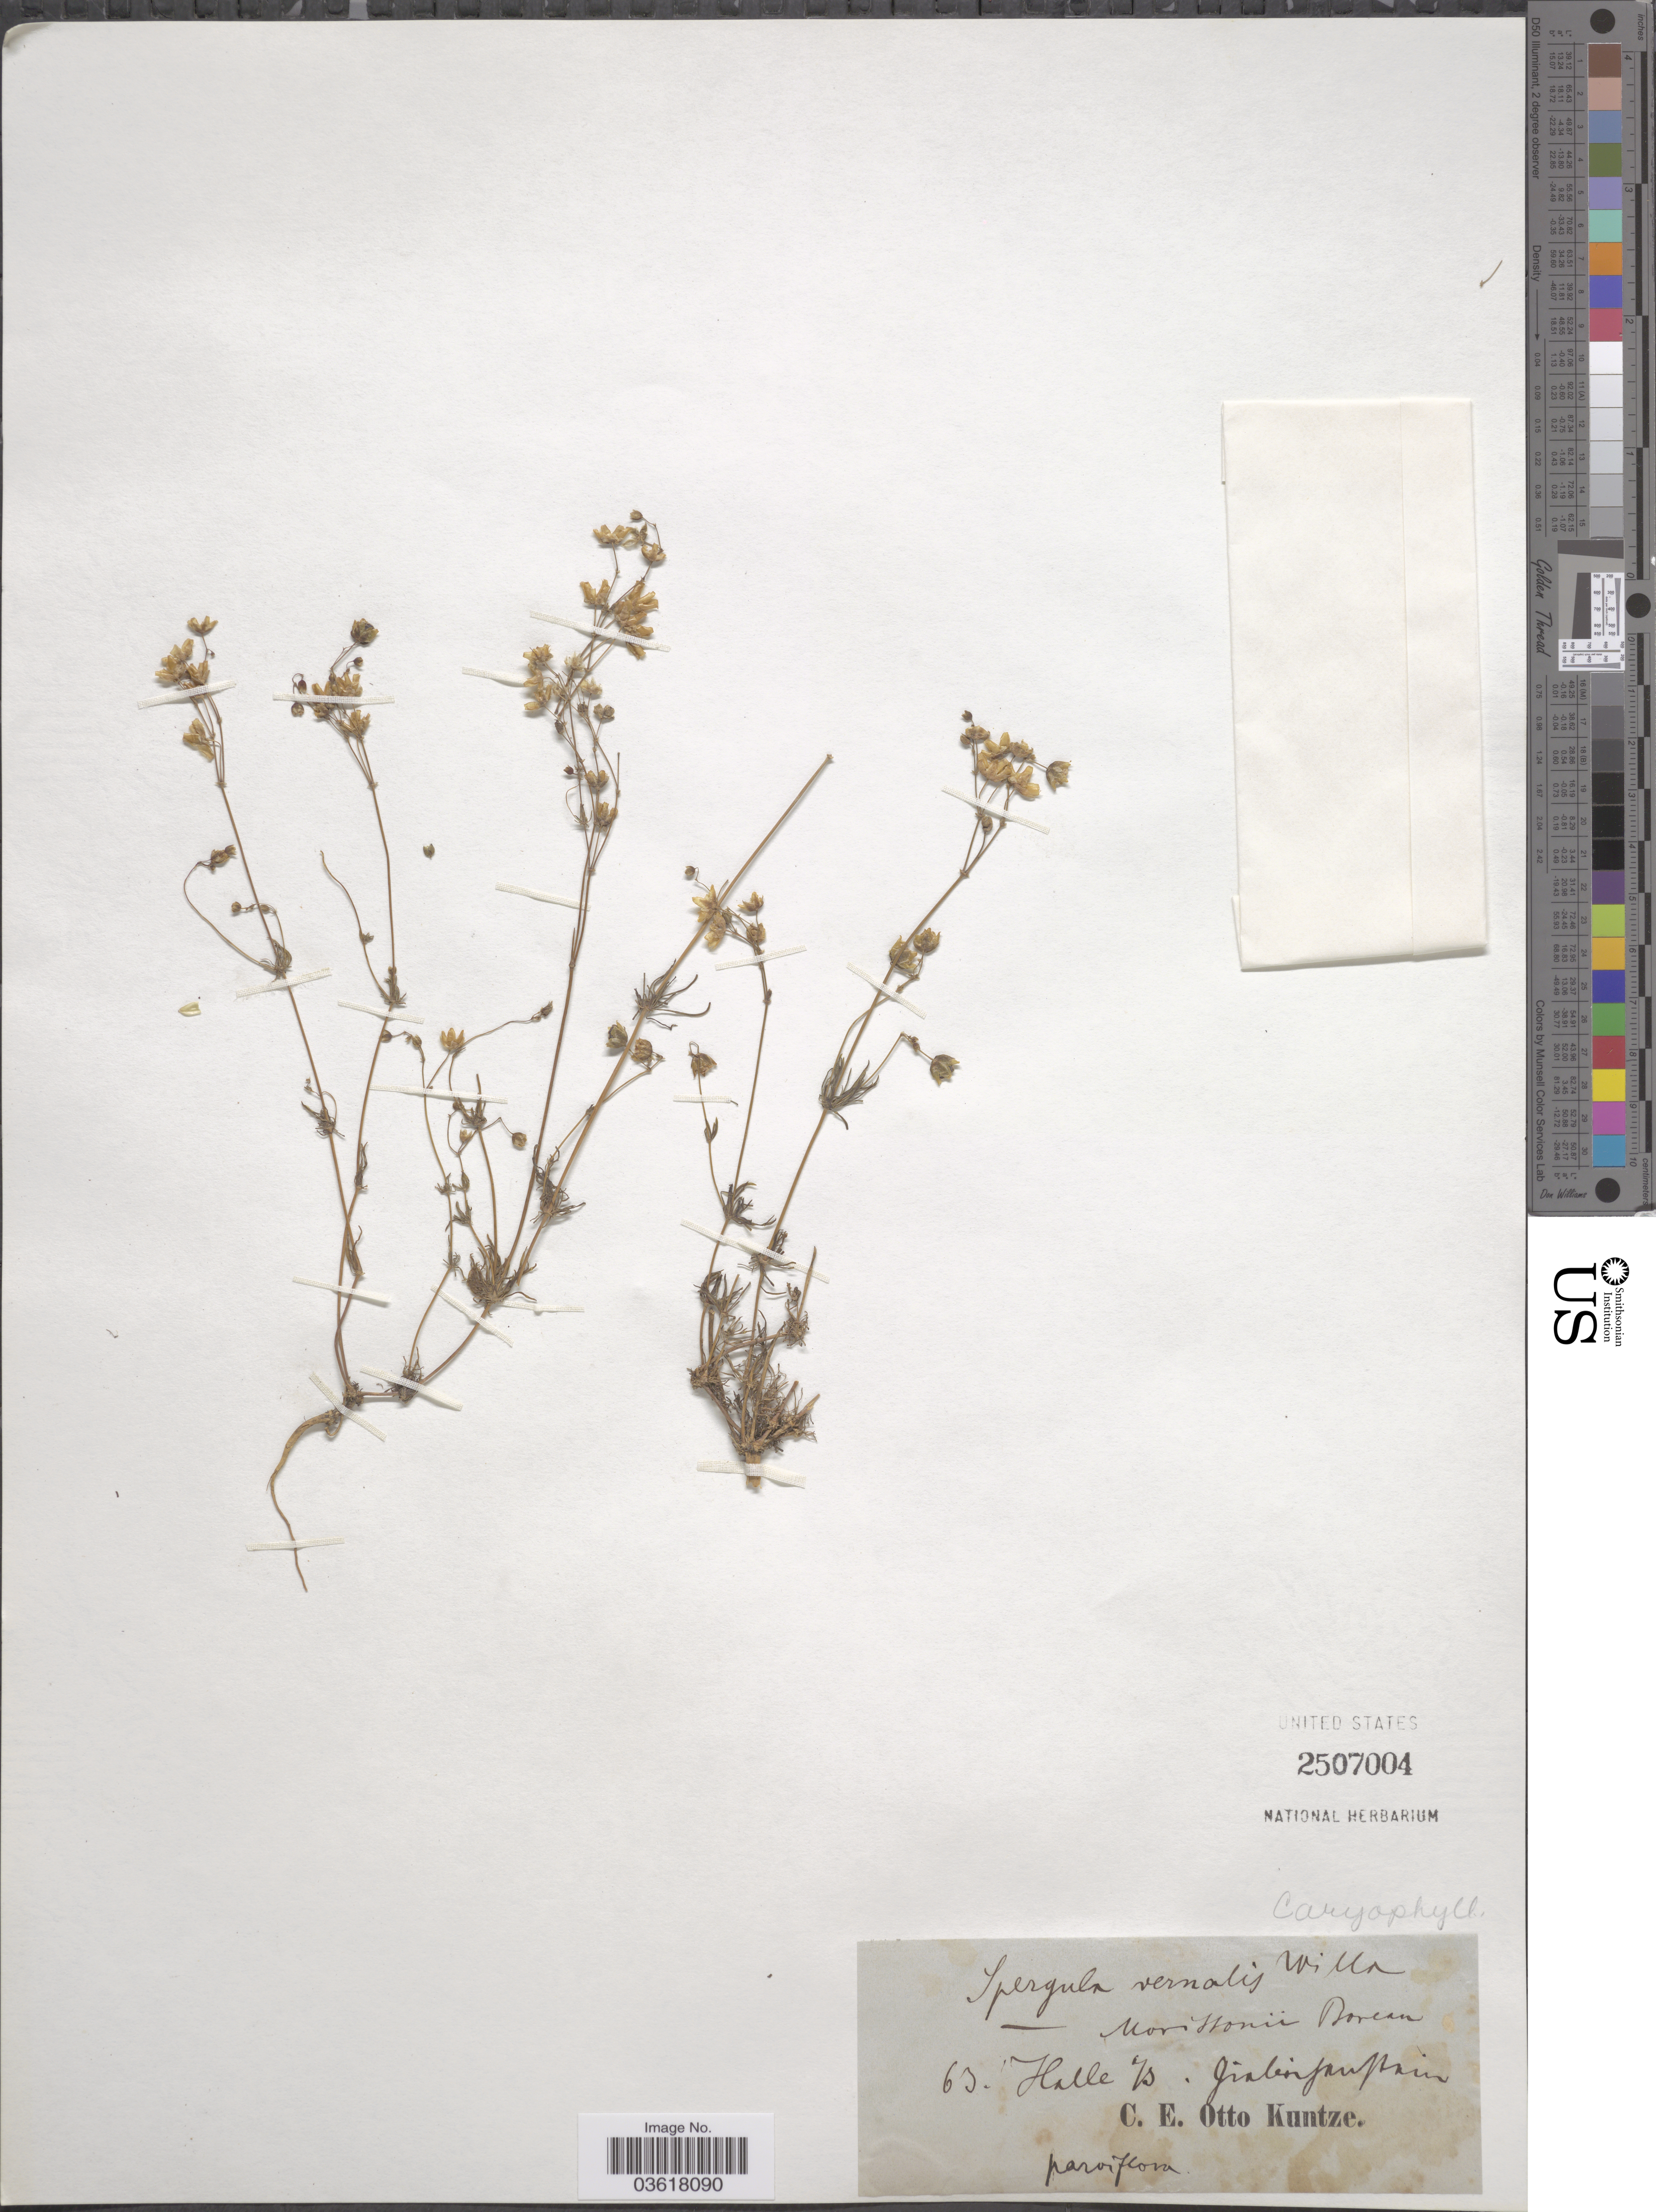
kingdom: Plantae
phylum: Tracheophyta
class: Magnoliopsida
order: Caryophyllales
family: Caryophyllaceae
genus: Spergula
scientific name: Spergula vernalis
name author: Willd.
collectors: C.E.O. Kuntze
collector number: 63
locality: Halle Is. Jiaboifaustain [interpreted].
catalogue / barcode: US 2507004